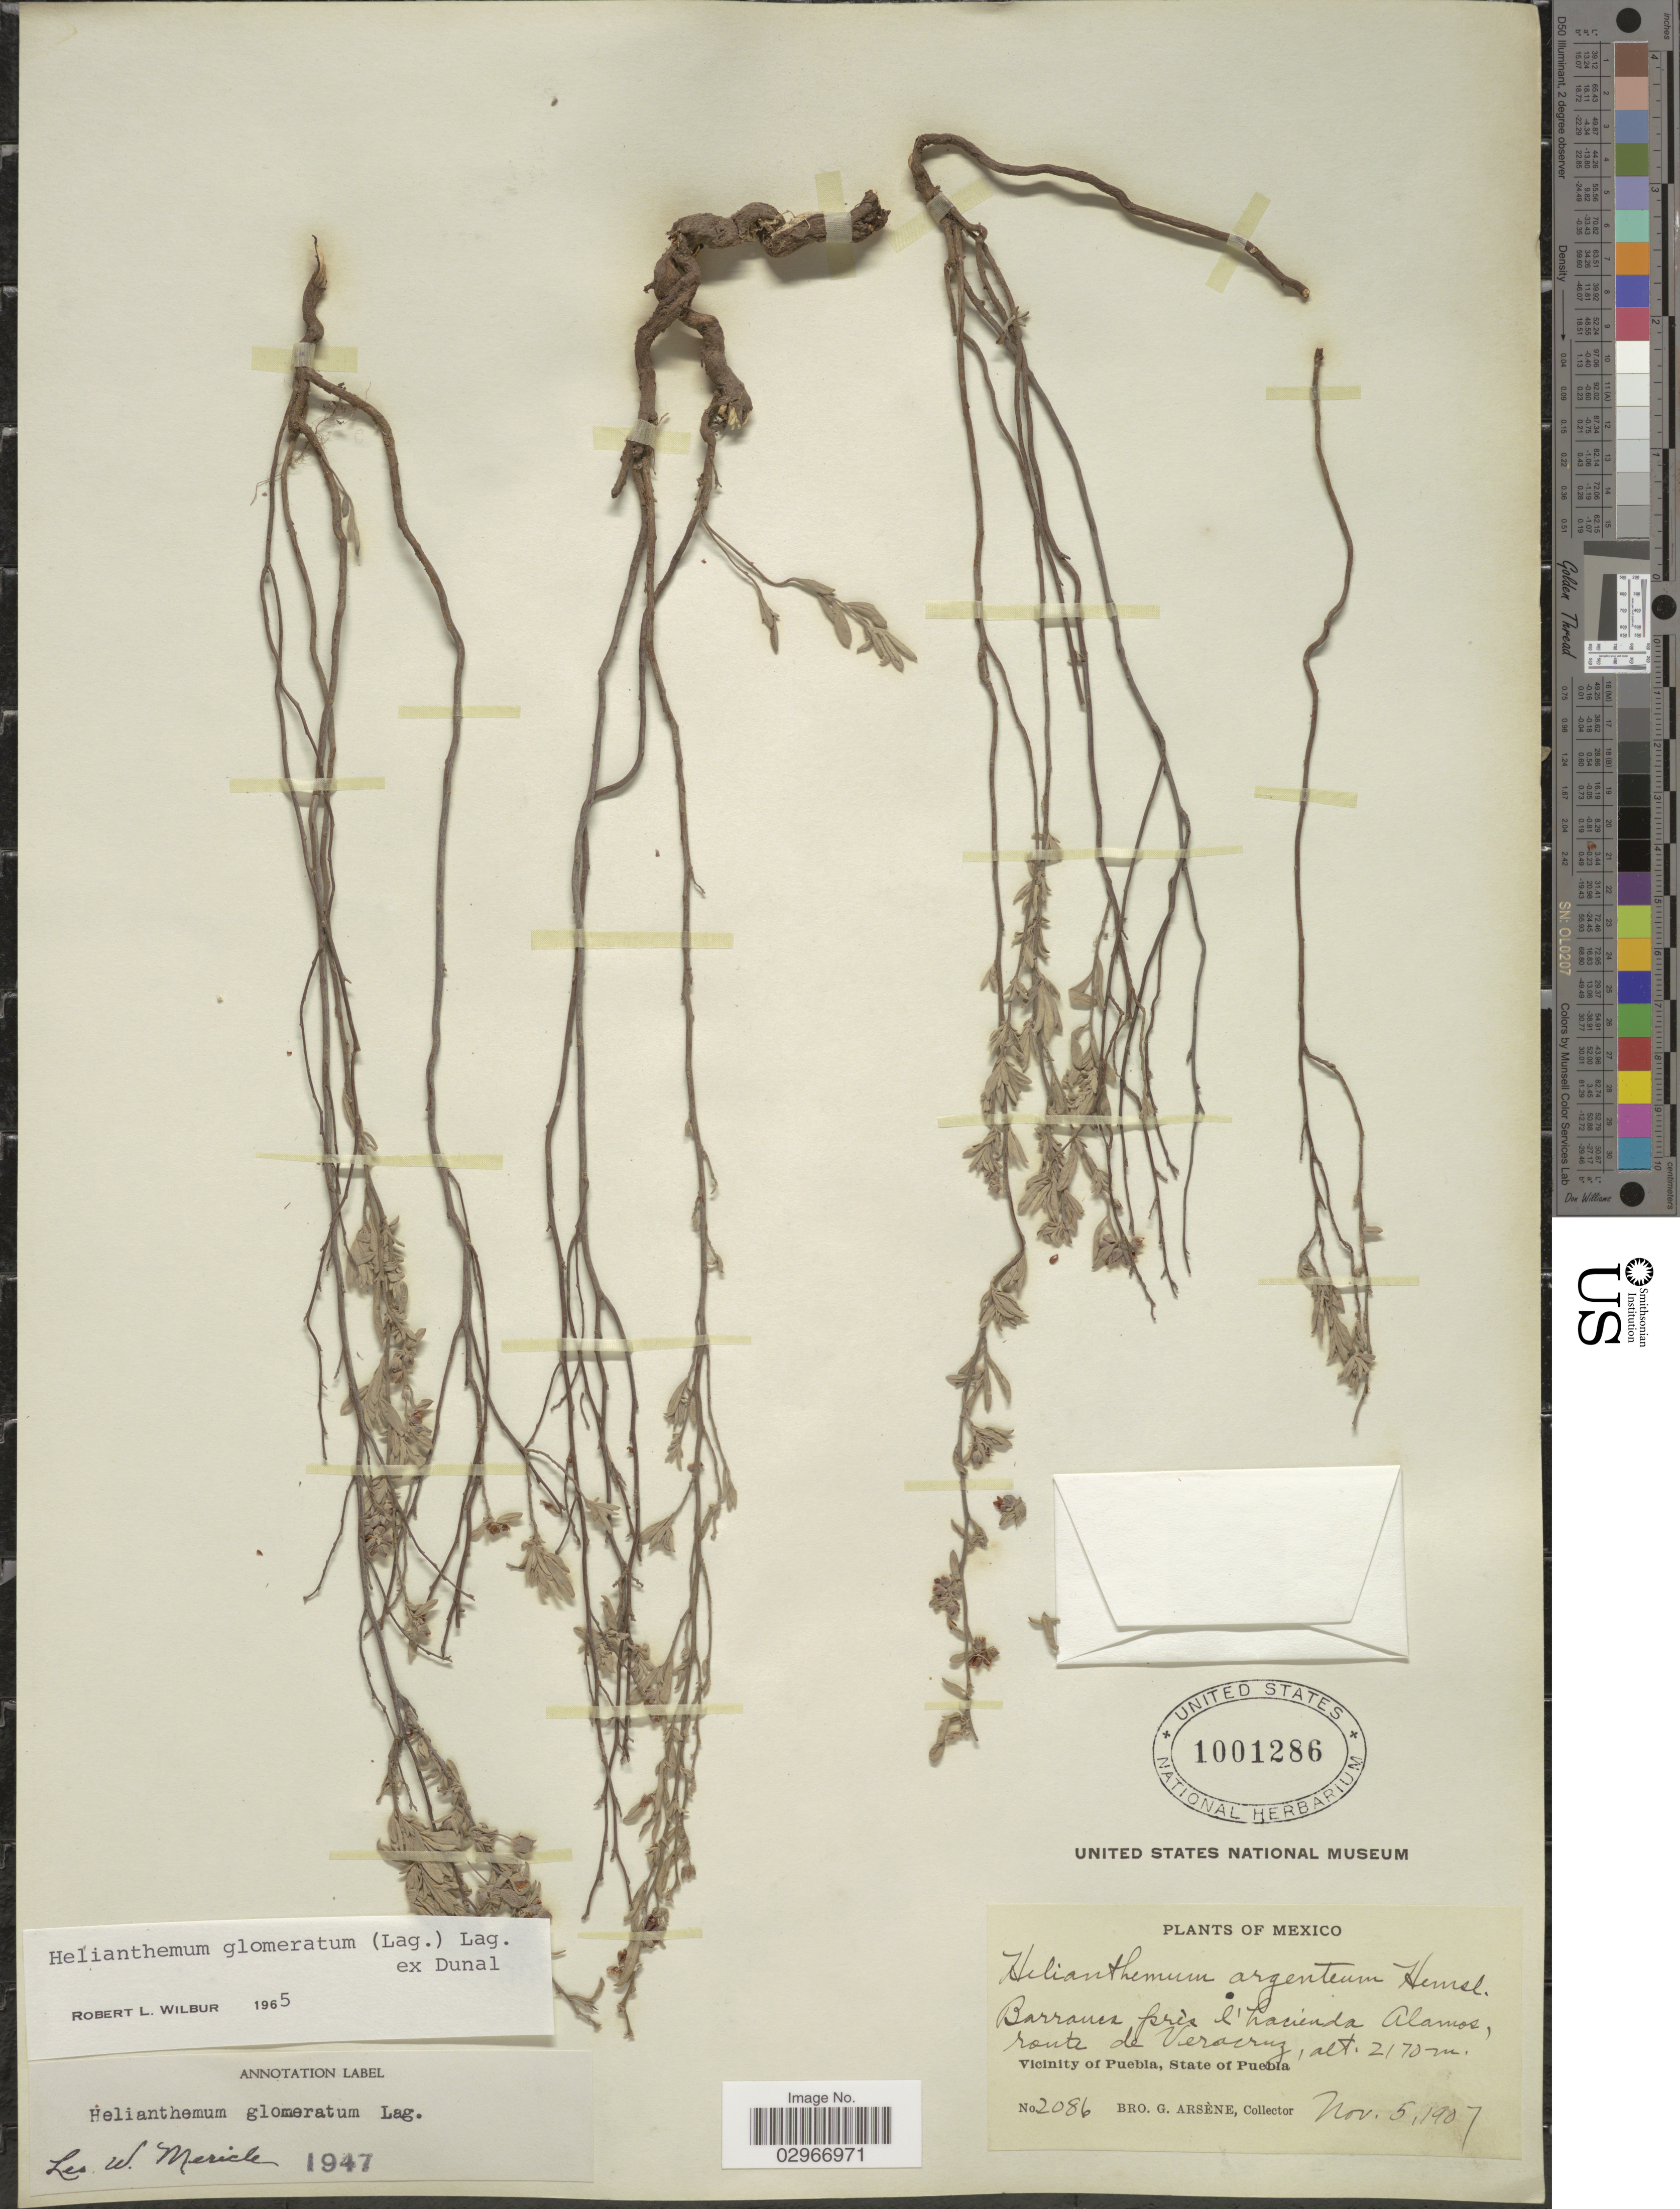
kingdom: Plantae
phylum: Tracheophyta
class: Magnoliopsida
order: Malvales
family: Cistaceae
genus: Helianthemum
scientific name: Helianthemum glomeratum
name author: (Lag.) Lag. ex Dunal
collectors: Bro. G. Arsène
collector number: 2086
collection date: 1907-11-05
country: Mexico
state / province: Puebla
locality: Barranca près l'hacienda Alamos, route de Veracruz. Vicinity of Puebla.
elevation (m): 2170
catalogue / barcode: US 1001286